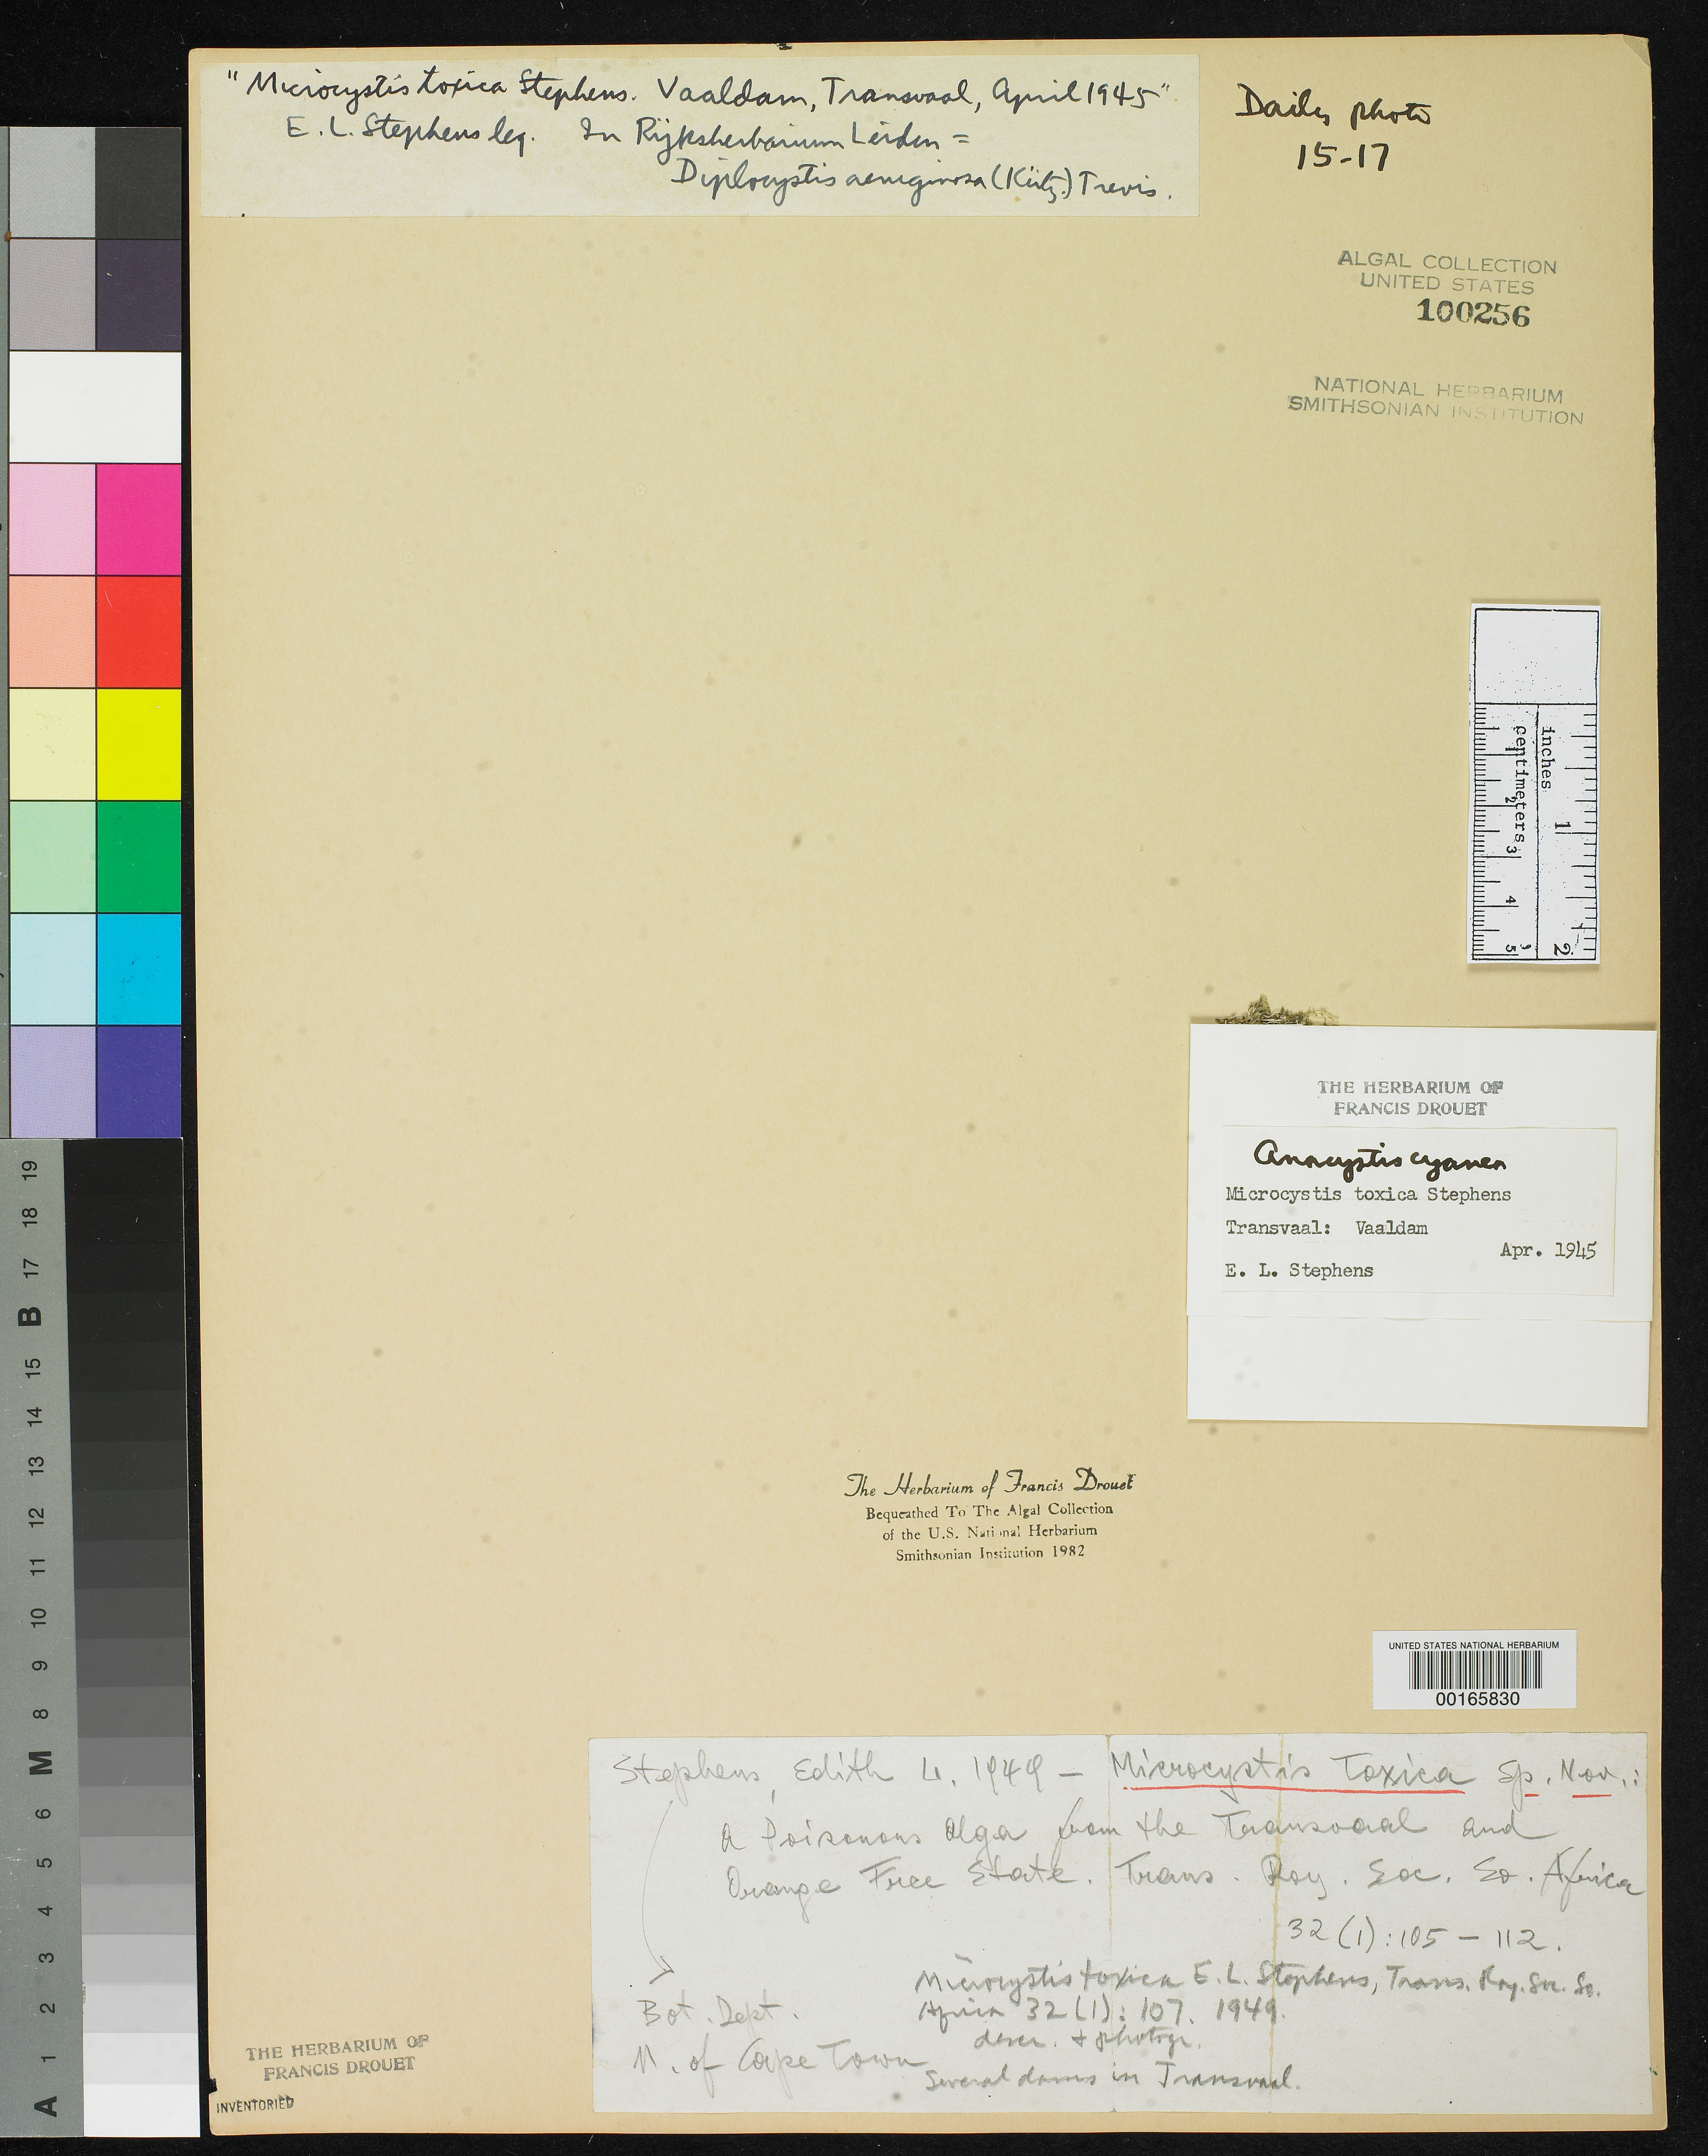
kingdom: Bacteria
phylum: Cyanobacteria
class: Cyanobacteriia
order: Cyanobacteriales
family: Microcystaceae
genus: Microcystis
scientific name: Microcystis toxica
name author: Stephens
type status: Clastotype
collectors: E. Stephens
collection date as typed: Apr 1945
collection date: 1945-04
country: South Africa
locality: Vaaldam. Transvaal. Border of Free State and Gauteng.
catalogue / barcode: US 100256